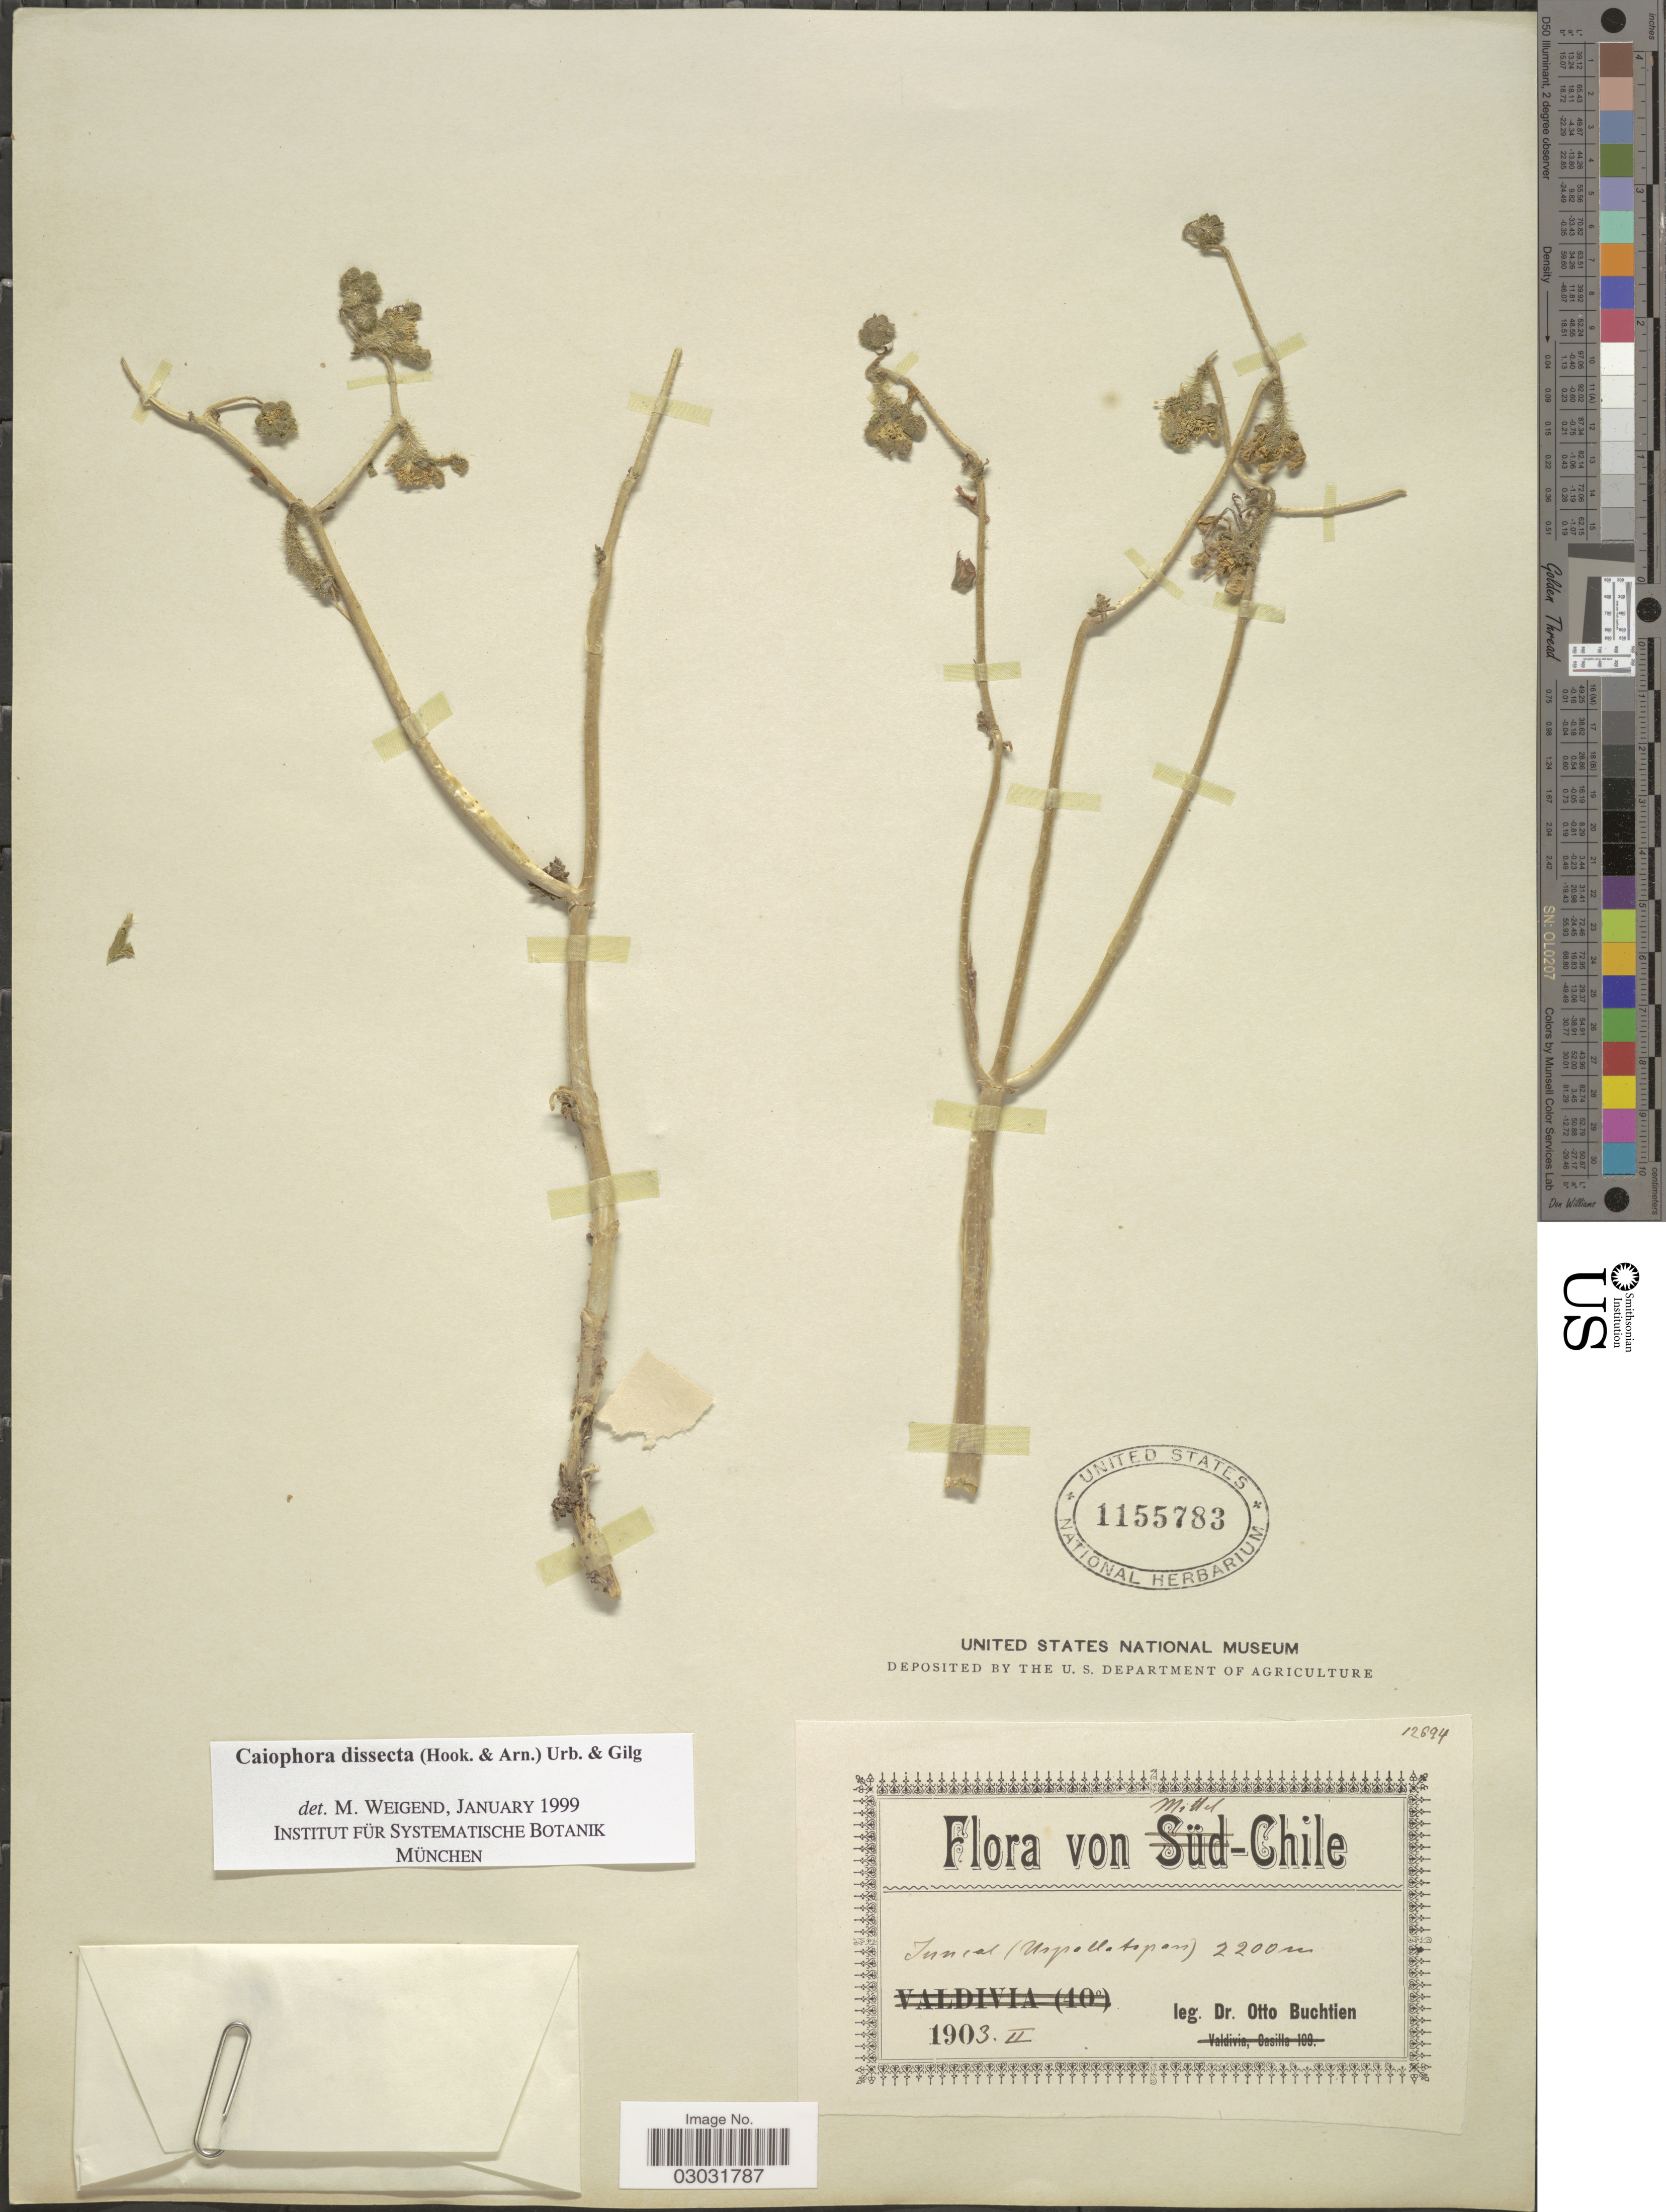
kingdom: Plantae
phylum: Tracheophyta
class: Magnoliopsida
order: Cornales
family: Loasaceae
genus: Caiophora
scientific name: Caiophora dissecta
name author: (Hook. & Arn.) Urb. & Gilg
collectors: O. Buchtien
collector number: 12694?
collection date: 1903-02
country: Chile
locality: Mittel-Chile. Juncal (Uspallatapas).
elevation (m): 2200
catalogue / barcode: US 1155783